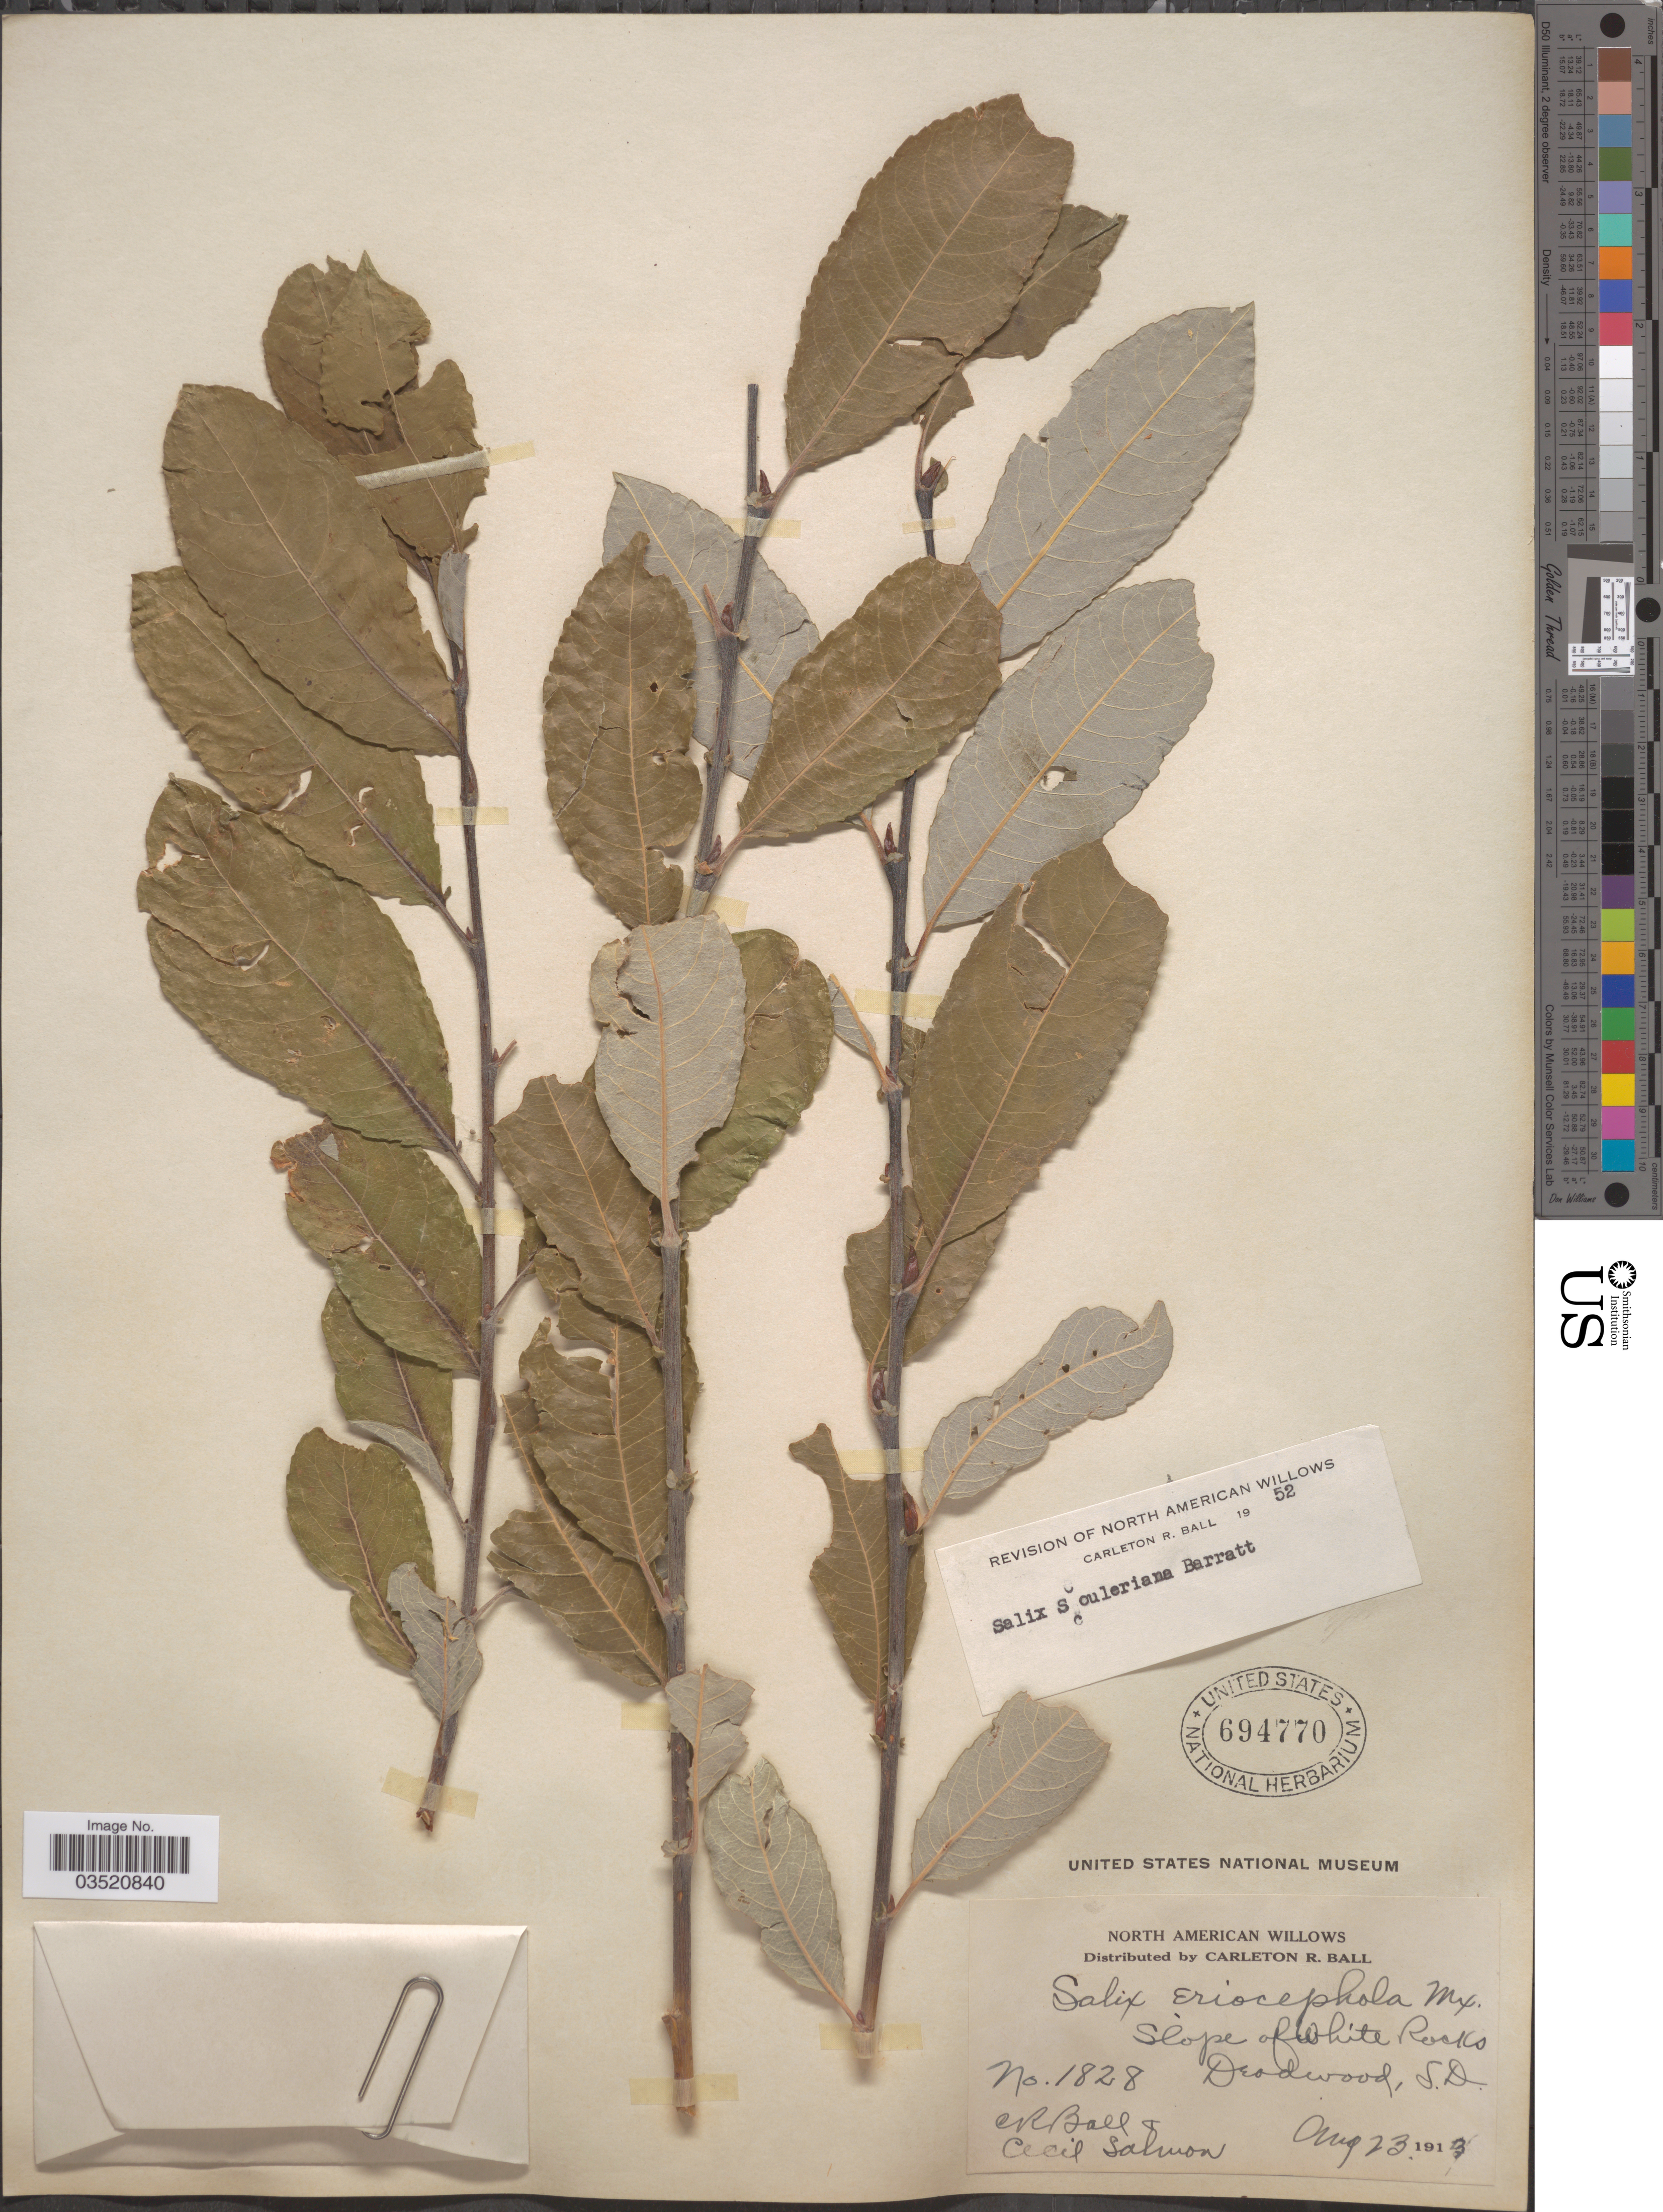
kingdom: Plantae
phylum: Tracheophyta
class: Magnoliopsida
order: Malpighiales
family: Salicaceae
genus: Salix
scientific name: Salix scouleriana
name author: Barratt ex Hook.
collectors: C. Salmon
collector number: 1828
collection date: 1913-08-23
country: United States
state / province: South Dakota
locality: Slope of White Rocks, Deadwood.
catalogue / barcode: US 694770